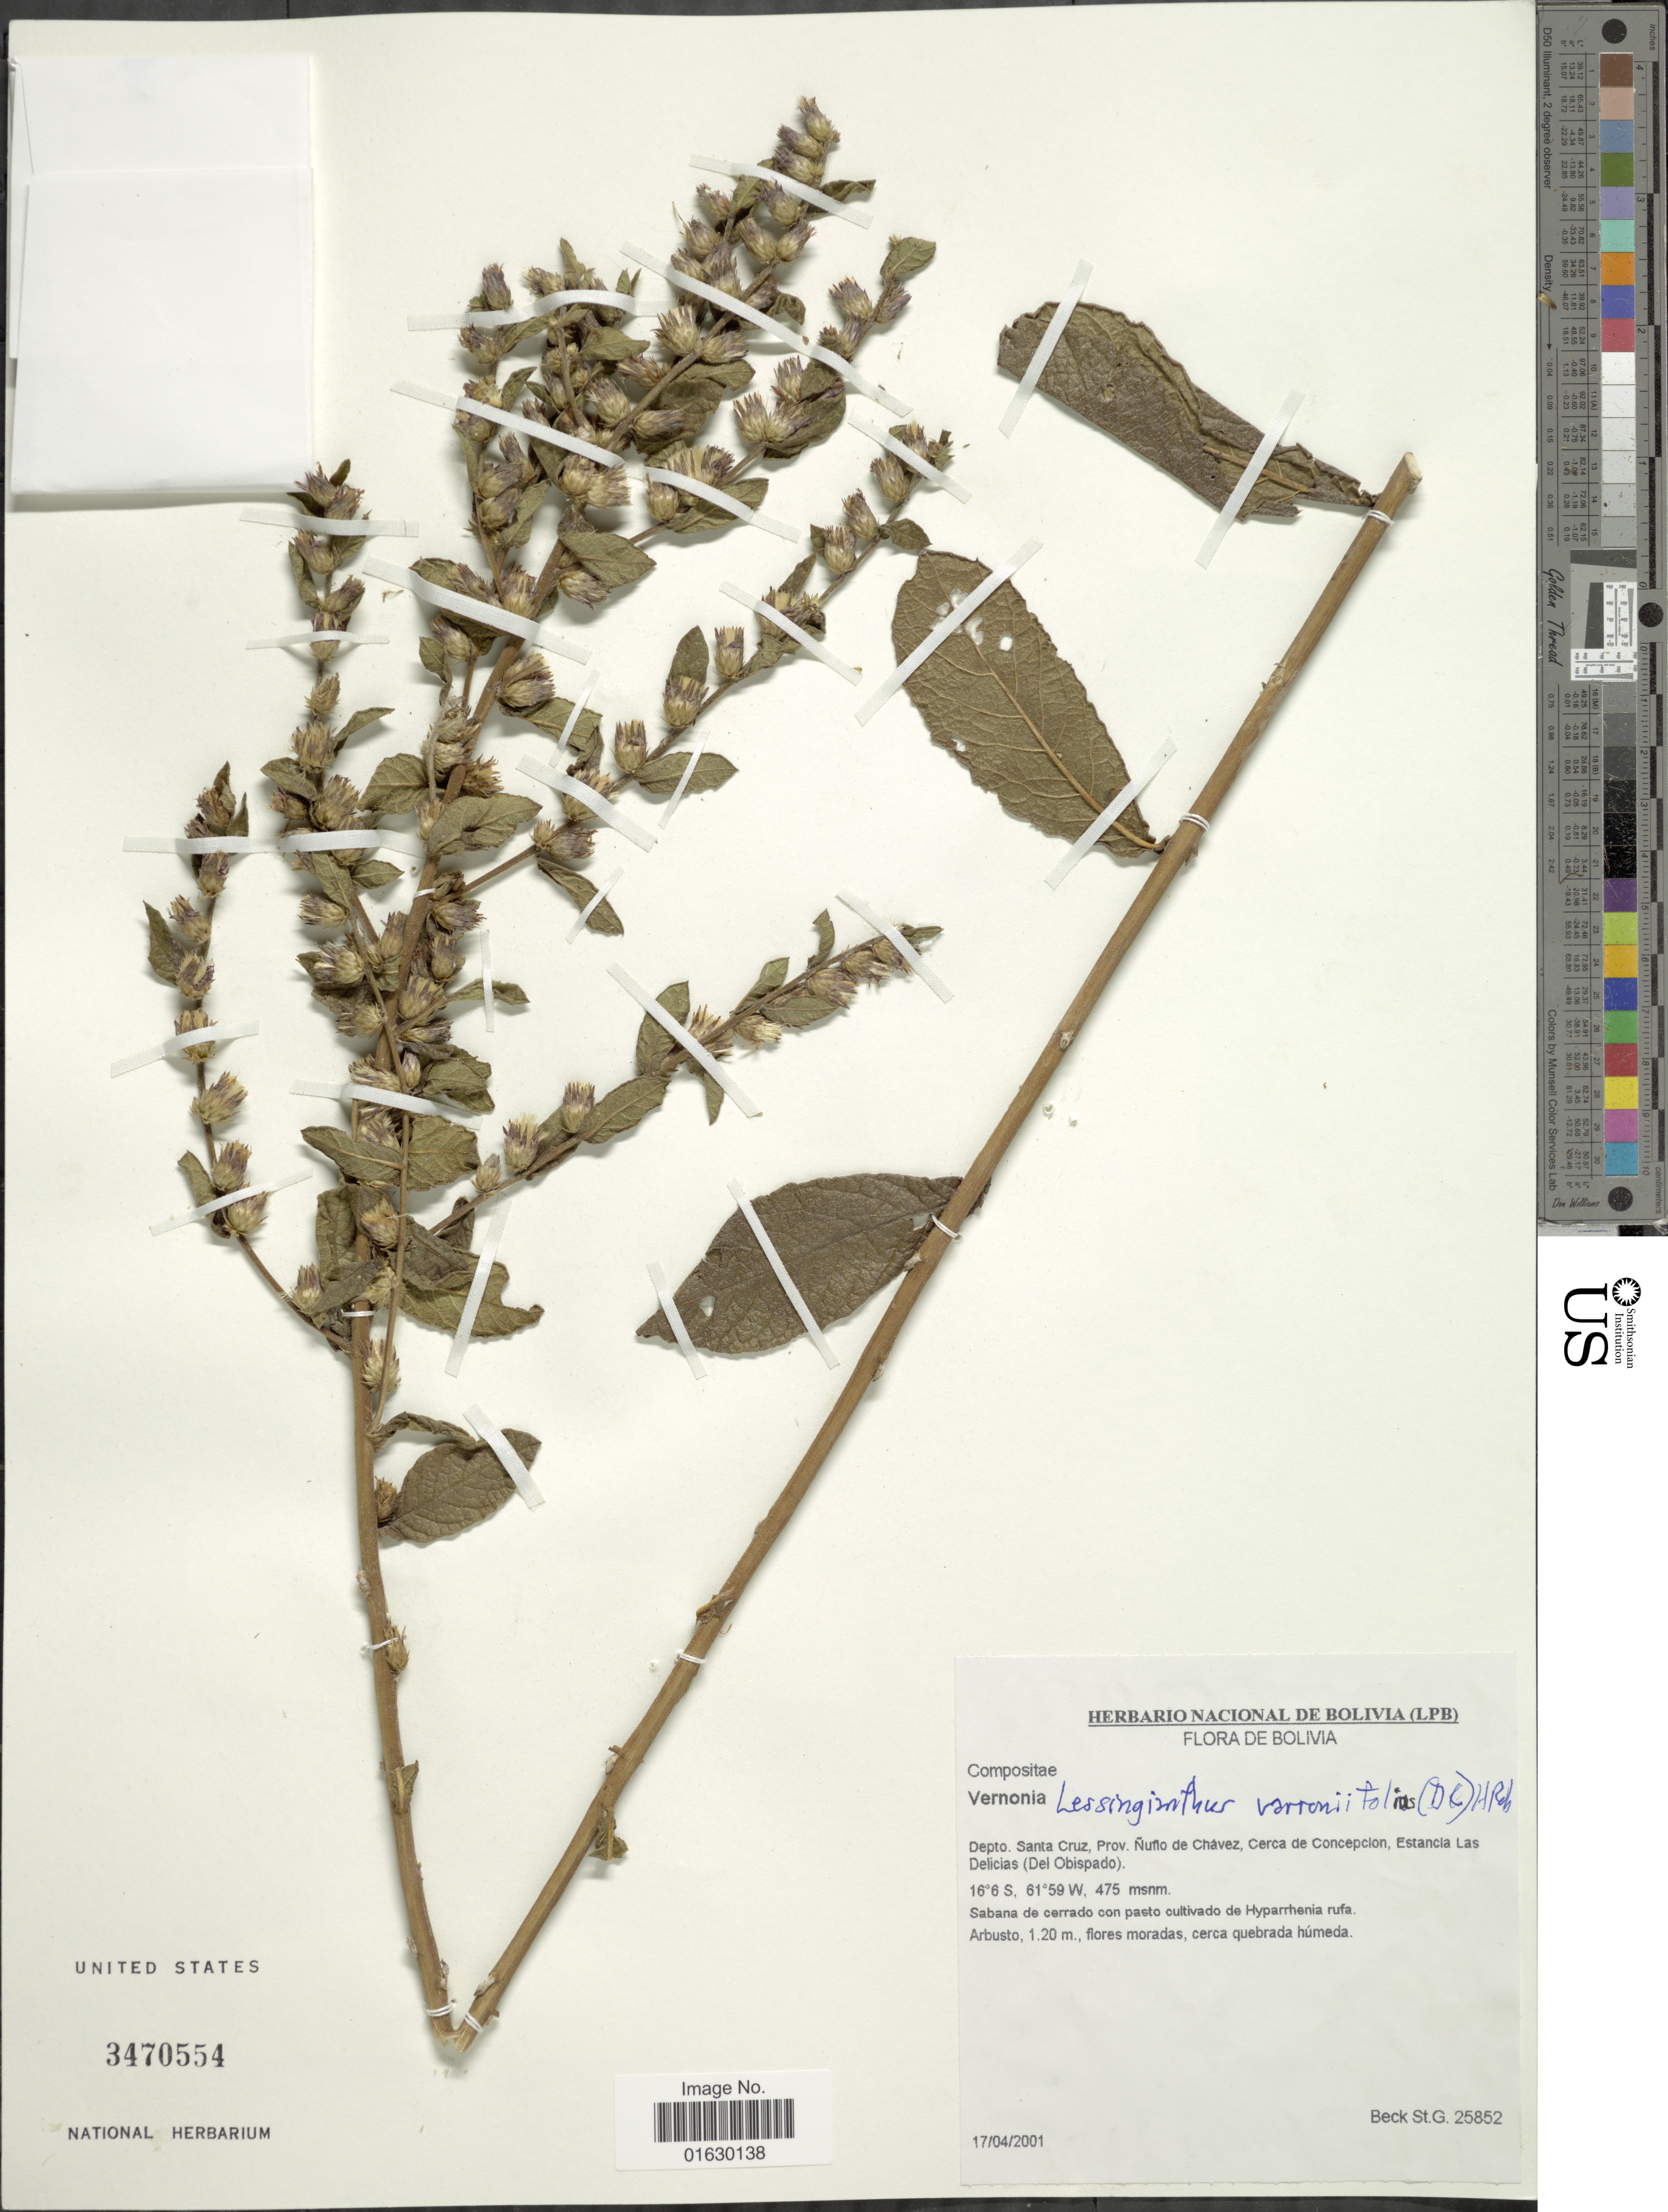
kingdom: Plantae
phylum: Tracheophyta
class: Magnoliopsida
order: Asterales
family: Asteraceae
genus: Lessingianthus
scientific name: Lessingianthus varroniifolius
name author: (DC.) H. Rob.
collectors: S. G. Beck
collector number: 25852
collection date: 2001-04-17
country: Bolivia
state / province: Santa Cruz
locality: Depto. Santa Cruz, Prov. Nuflo de Chavez, cerca de Concepcion, Estancia Las Delicias (Del Obispado)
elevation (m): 475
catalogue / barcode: US 3470554